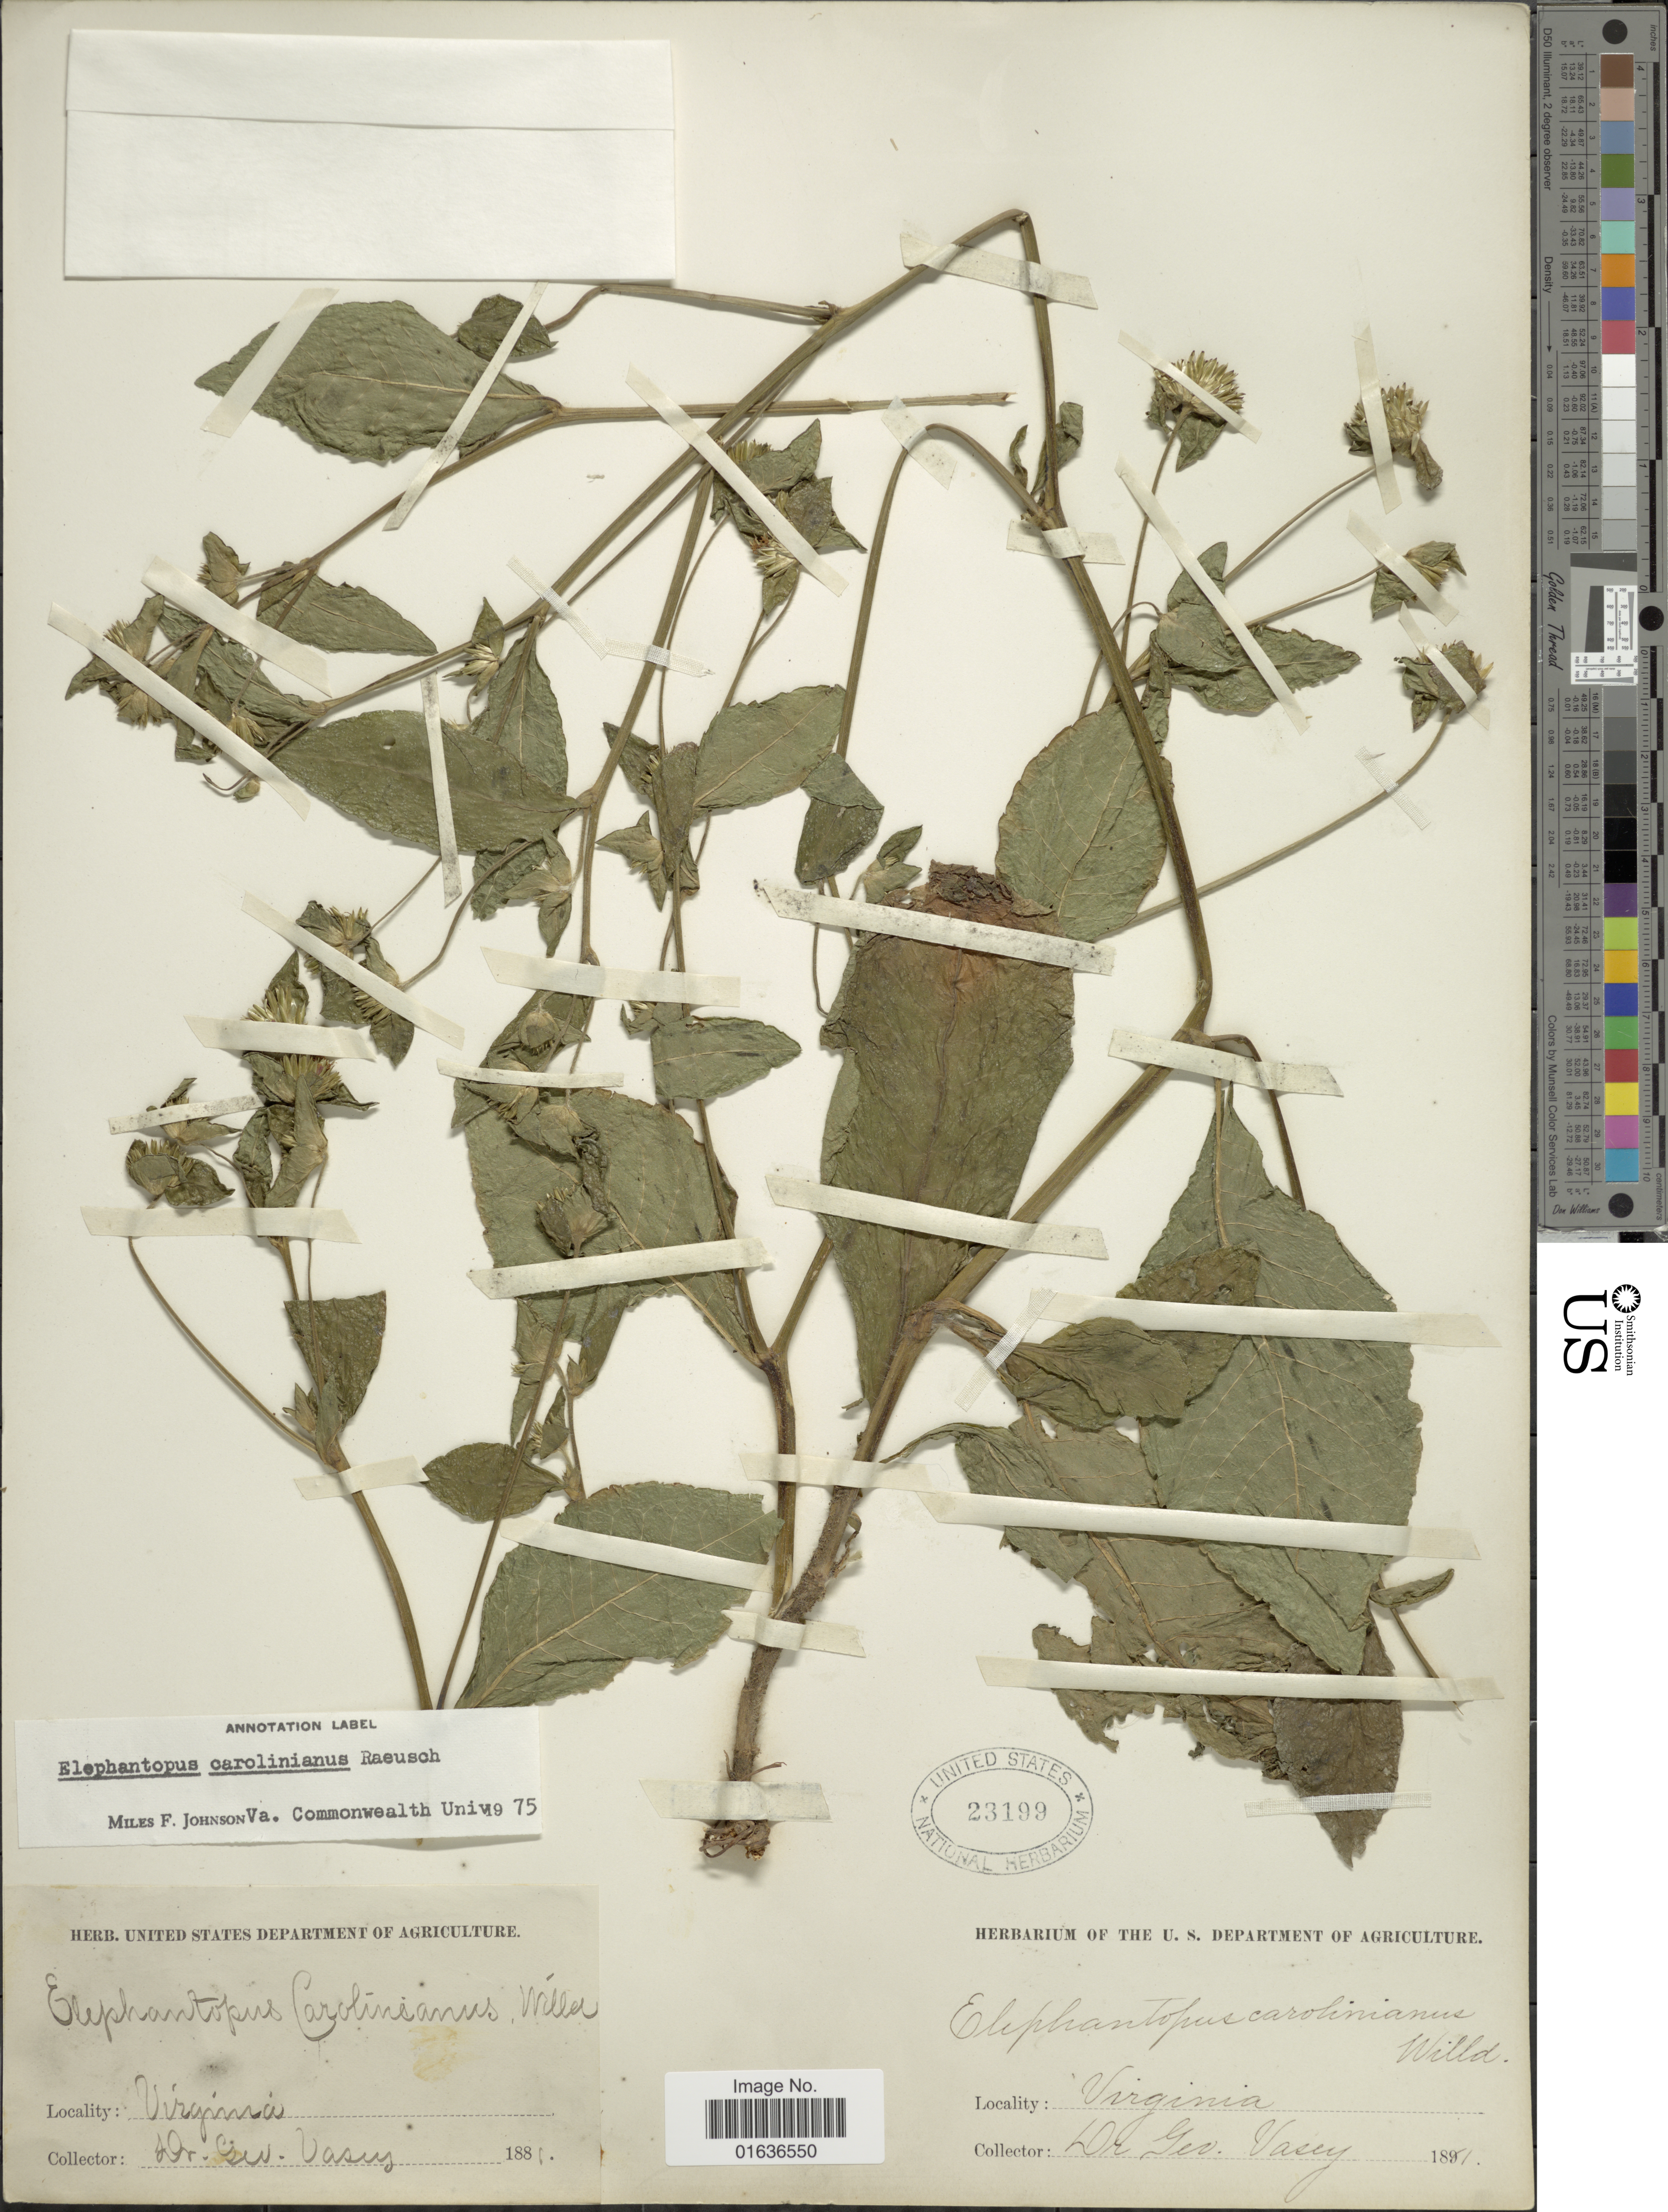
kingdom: Plantae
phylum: Tracheophyta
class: Magnoliopsida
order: Asterales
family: Asteraceae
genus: Elephantopus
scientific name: Elephantopus carolinianus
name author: Raeusch.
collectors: G. Vasey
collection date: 1897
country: United States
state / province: Virginia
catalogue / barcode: US 23199